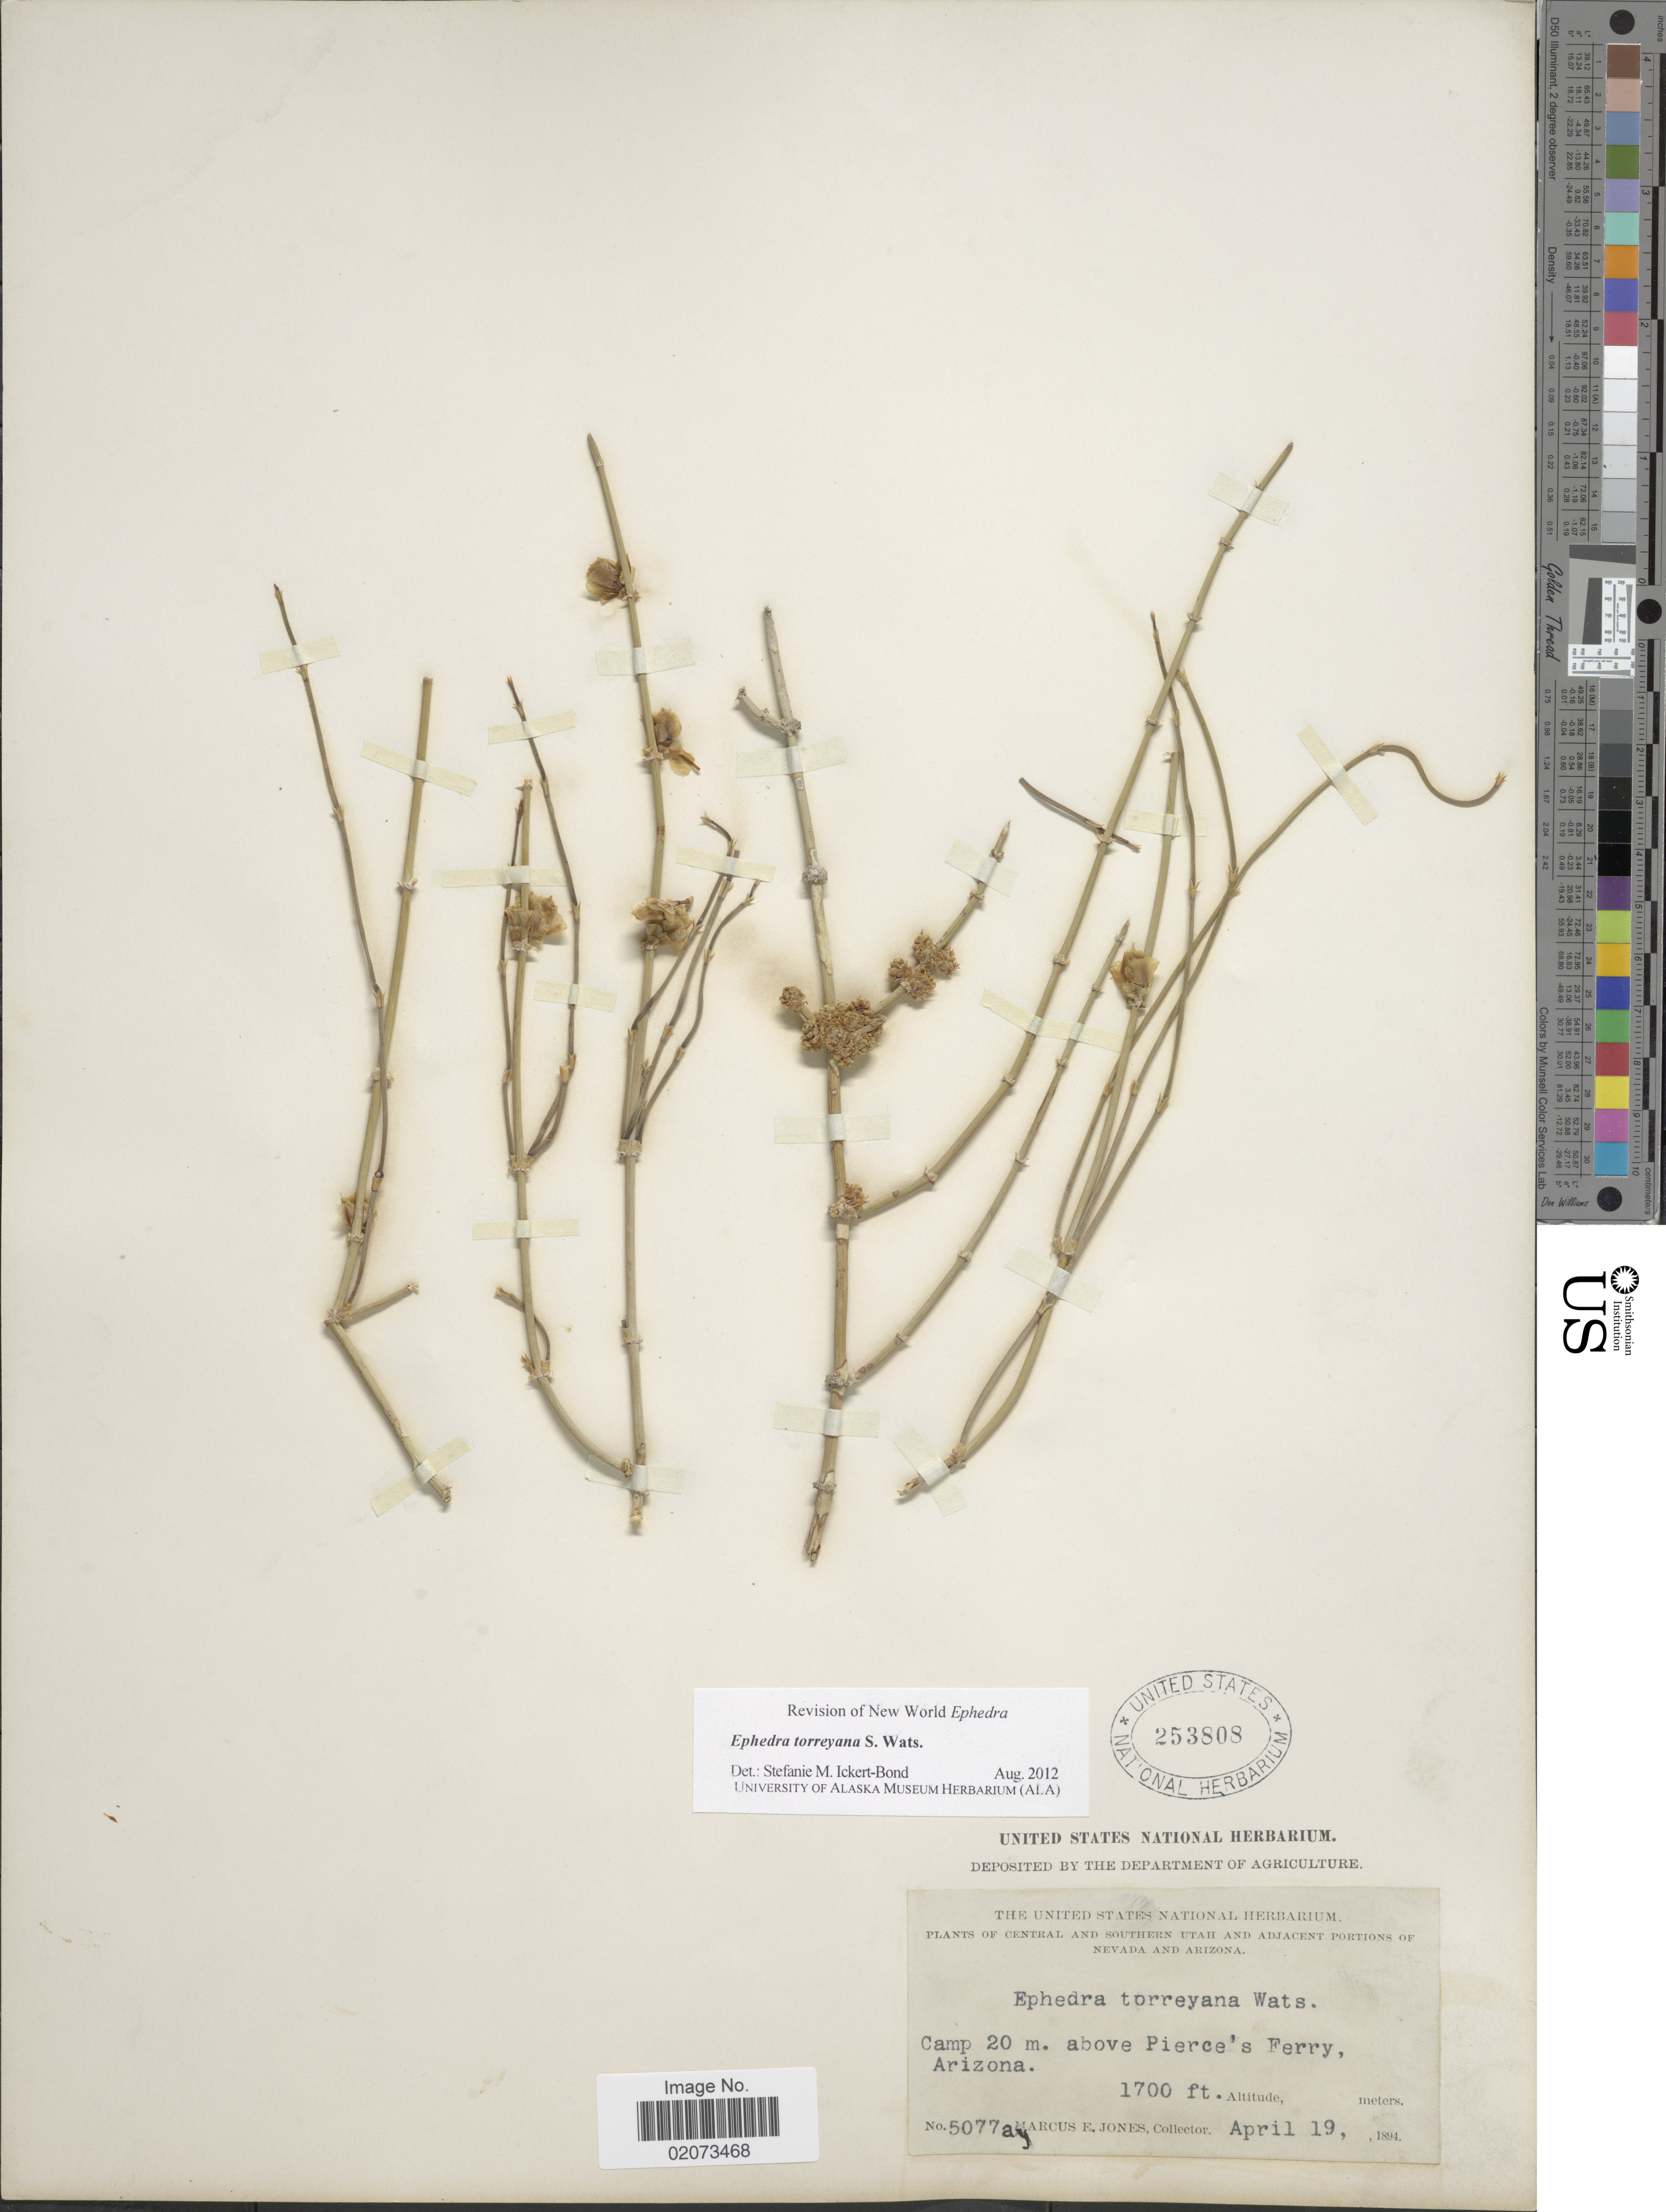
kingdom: Plantae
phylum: Tracheophyta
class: Gnetopsida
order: Ephedrales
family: Ephedraceae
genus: Ephedra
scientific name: Ephedra torreyana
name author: S. Watson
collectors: M. E. Jones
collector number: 5077a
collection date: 1894-04-19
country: United States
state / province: Arizona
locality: Camp 20 m. above Pierce's Ferry Arizona.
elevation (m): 518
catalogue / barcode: US 253808